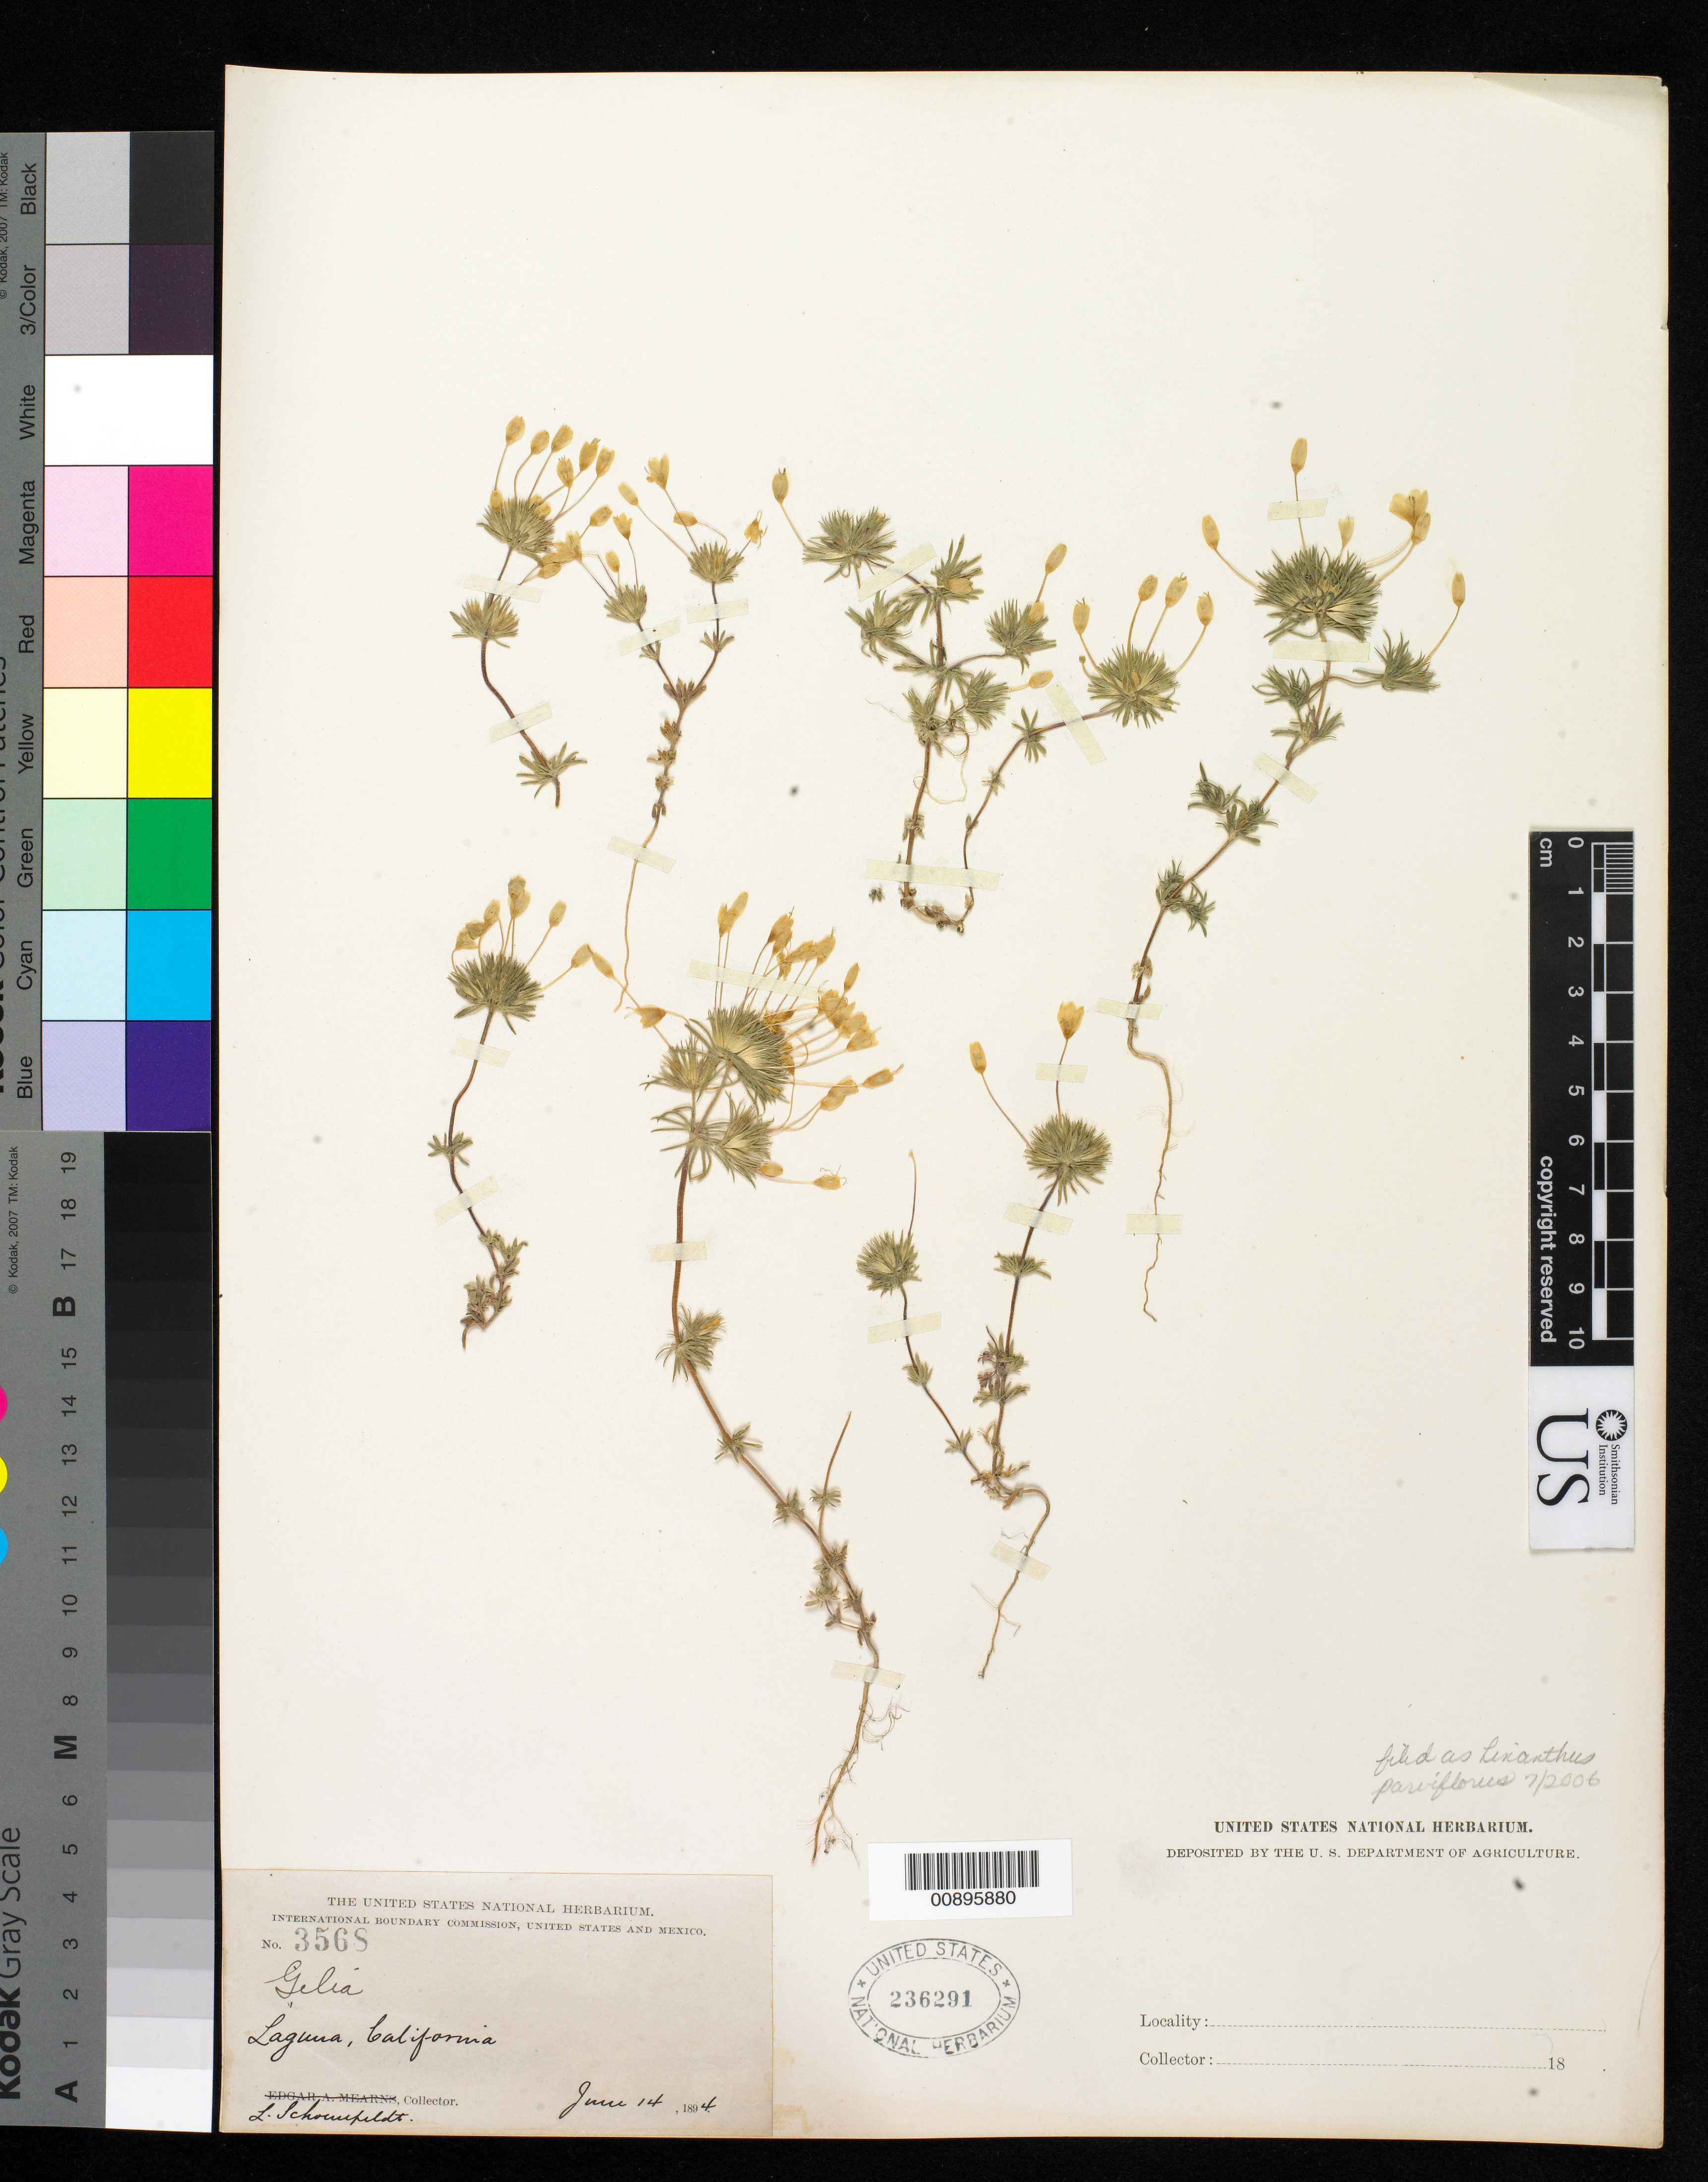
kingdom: Plantae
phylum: Tracheophyta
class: Magnoliopsida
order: Ericales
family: Polemoniaceae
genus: Leptosiphon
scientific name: Leptosiphon parviflorus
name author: Benth.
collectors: L. Schoenfeldt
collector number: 3568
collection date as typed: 14 Jun 1894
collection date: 1894-06-14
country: United States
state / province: California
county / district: Orange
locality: Laguna, California.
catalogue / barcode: US 236291